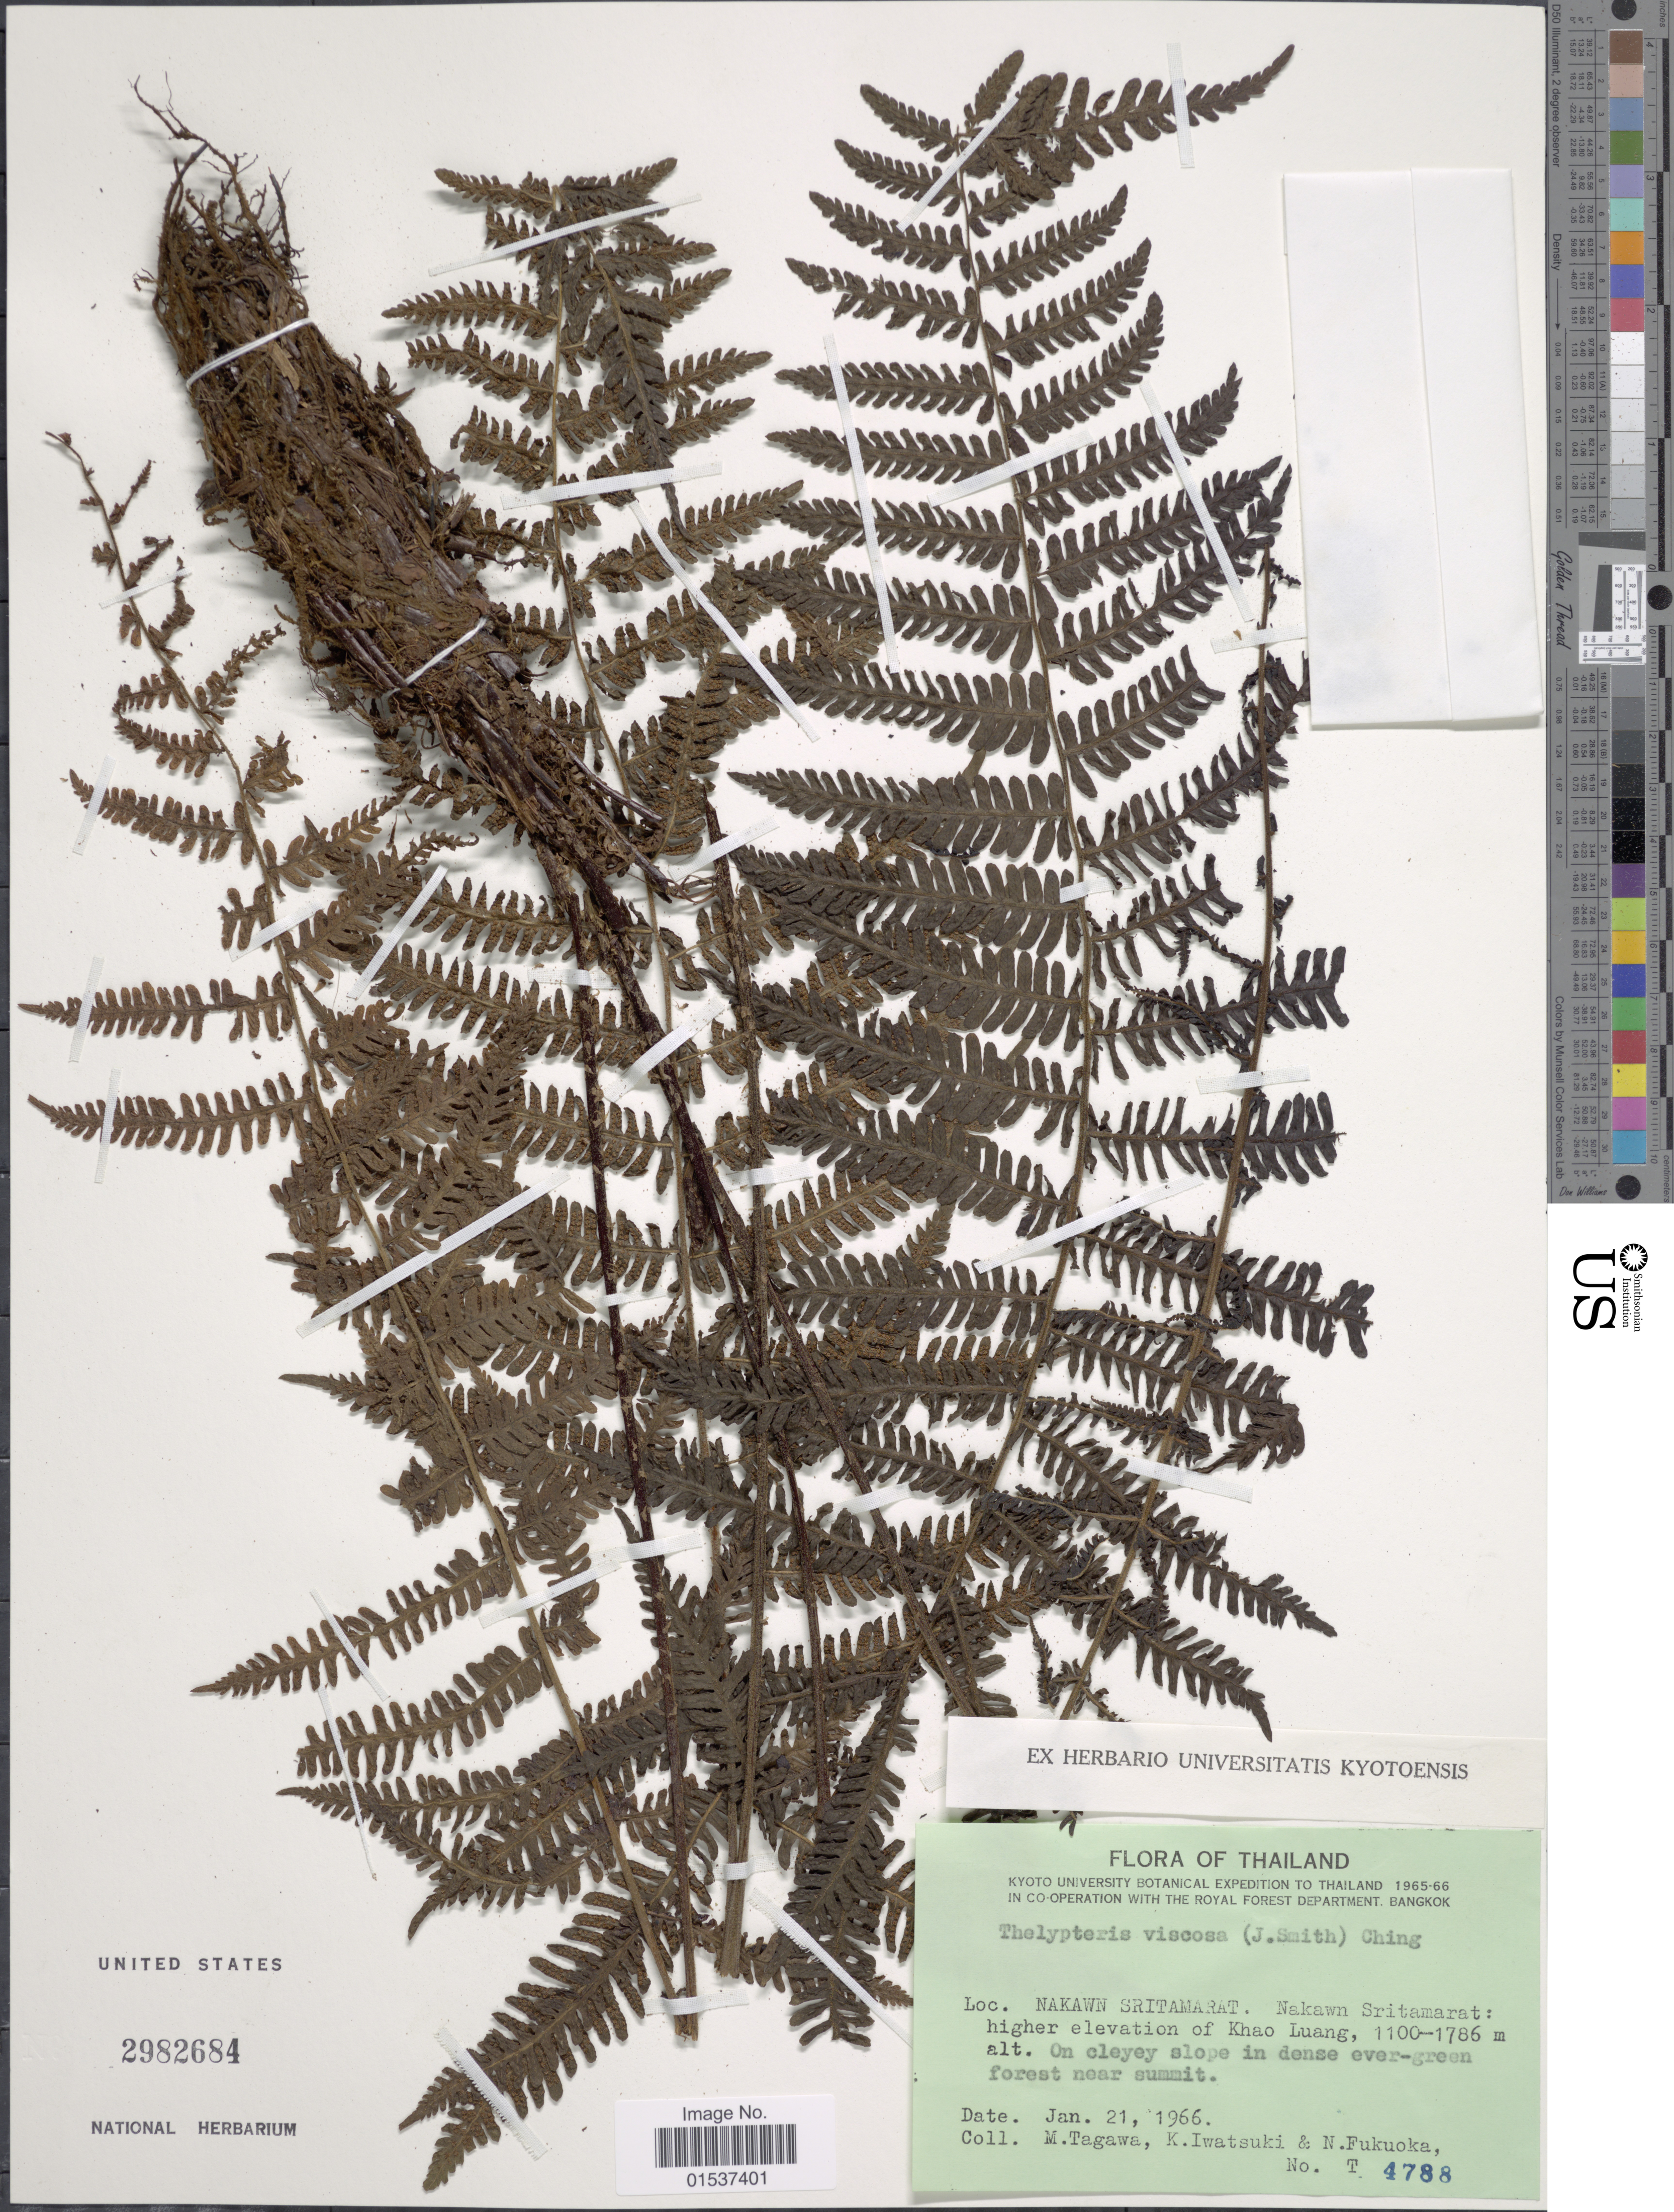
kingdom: Plantae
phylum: Tracheophyta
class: Polypodiopsida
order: Polypodiales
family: Thelypteridaceae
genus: Coryphopteris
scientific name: Coryphopteris viscosa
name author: (Baker) Holttum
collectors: M. Tagawa, K. Iwatsuki & N. Fukuoka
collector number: T4788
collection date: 1966-01-21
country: Thailand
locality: Thailand. Nakawn Sritamarat: higher elevation of Khao Luang.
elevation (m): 1100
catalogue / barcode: US 2982684